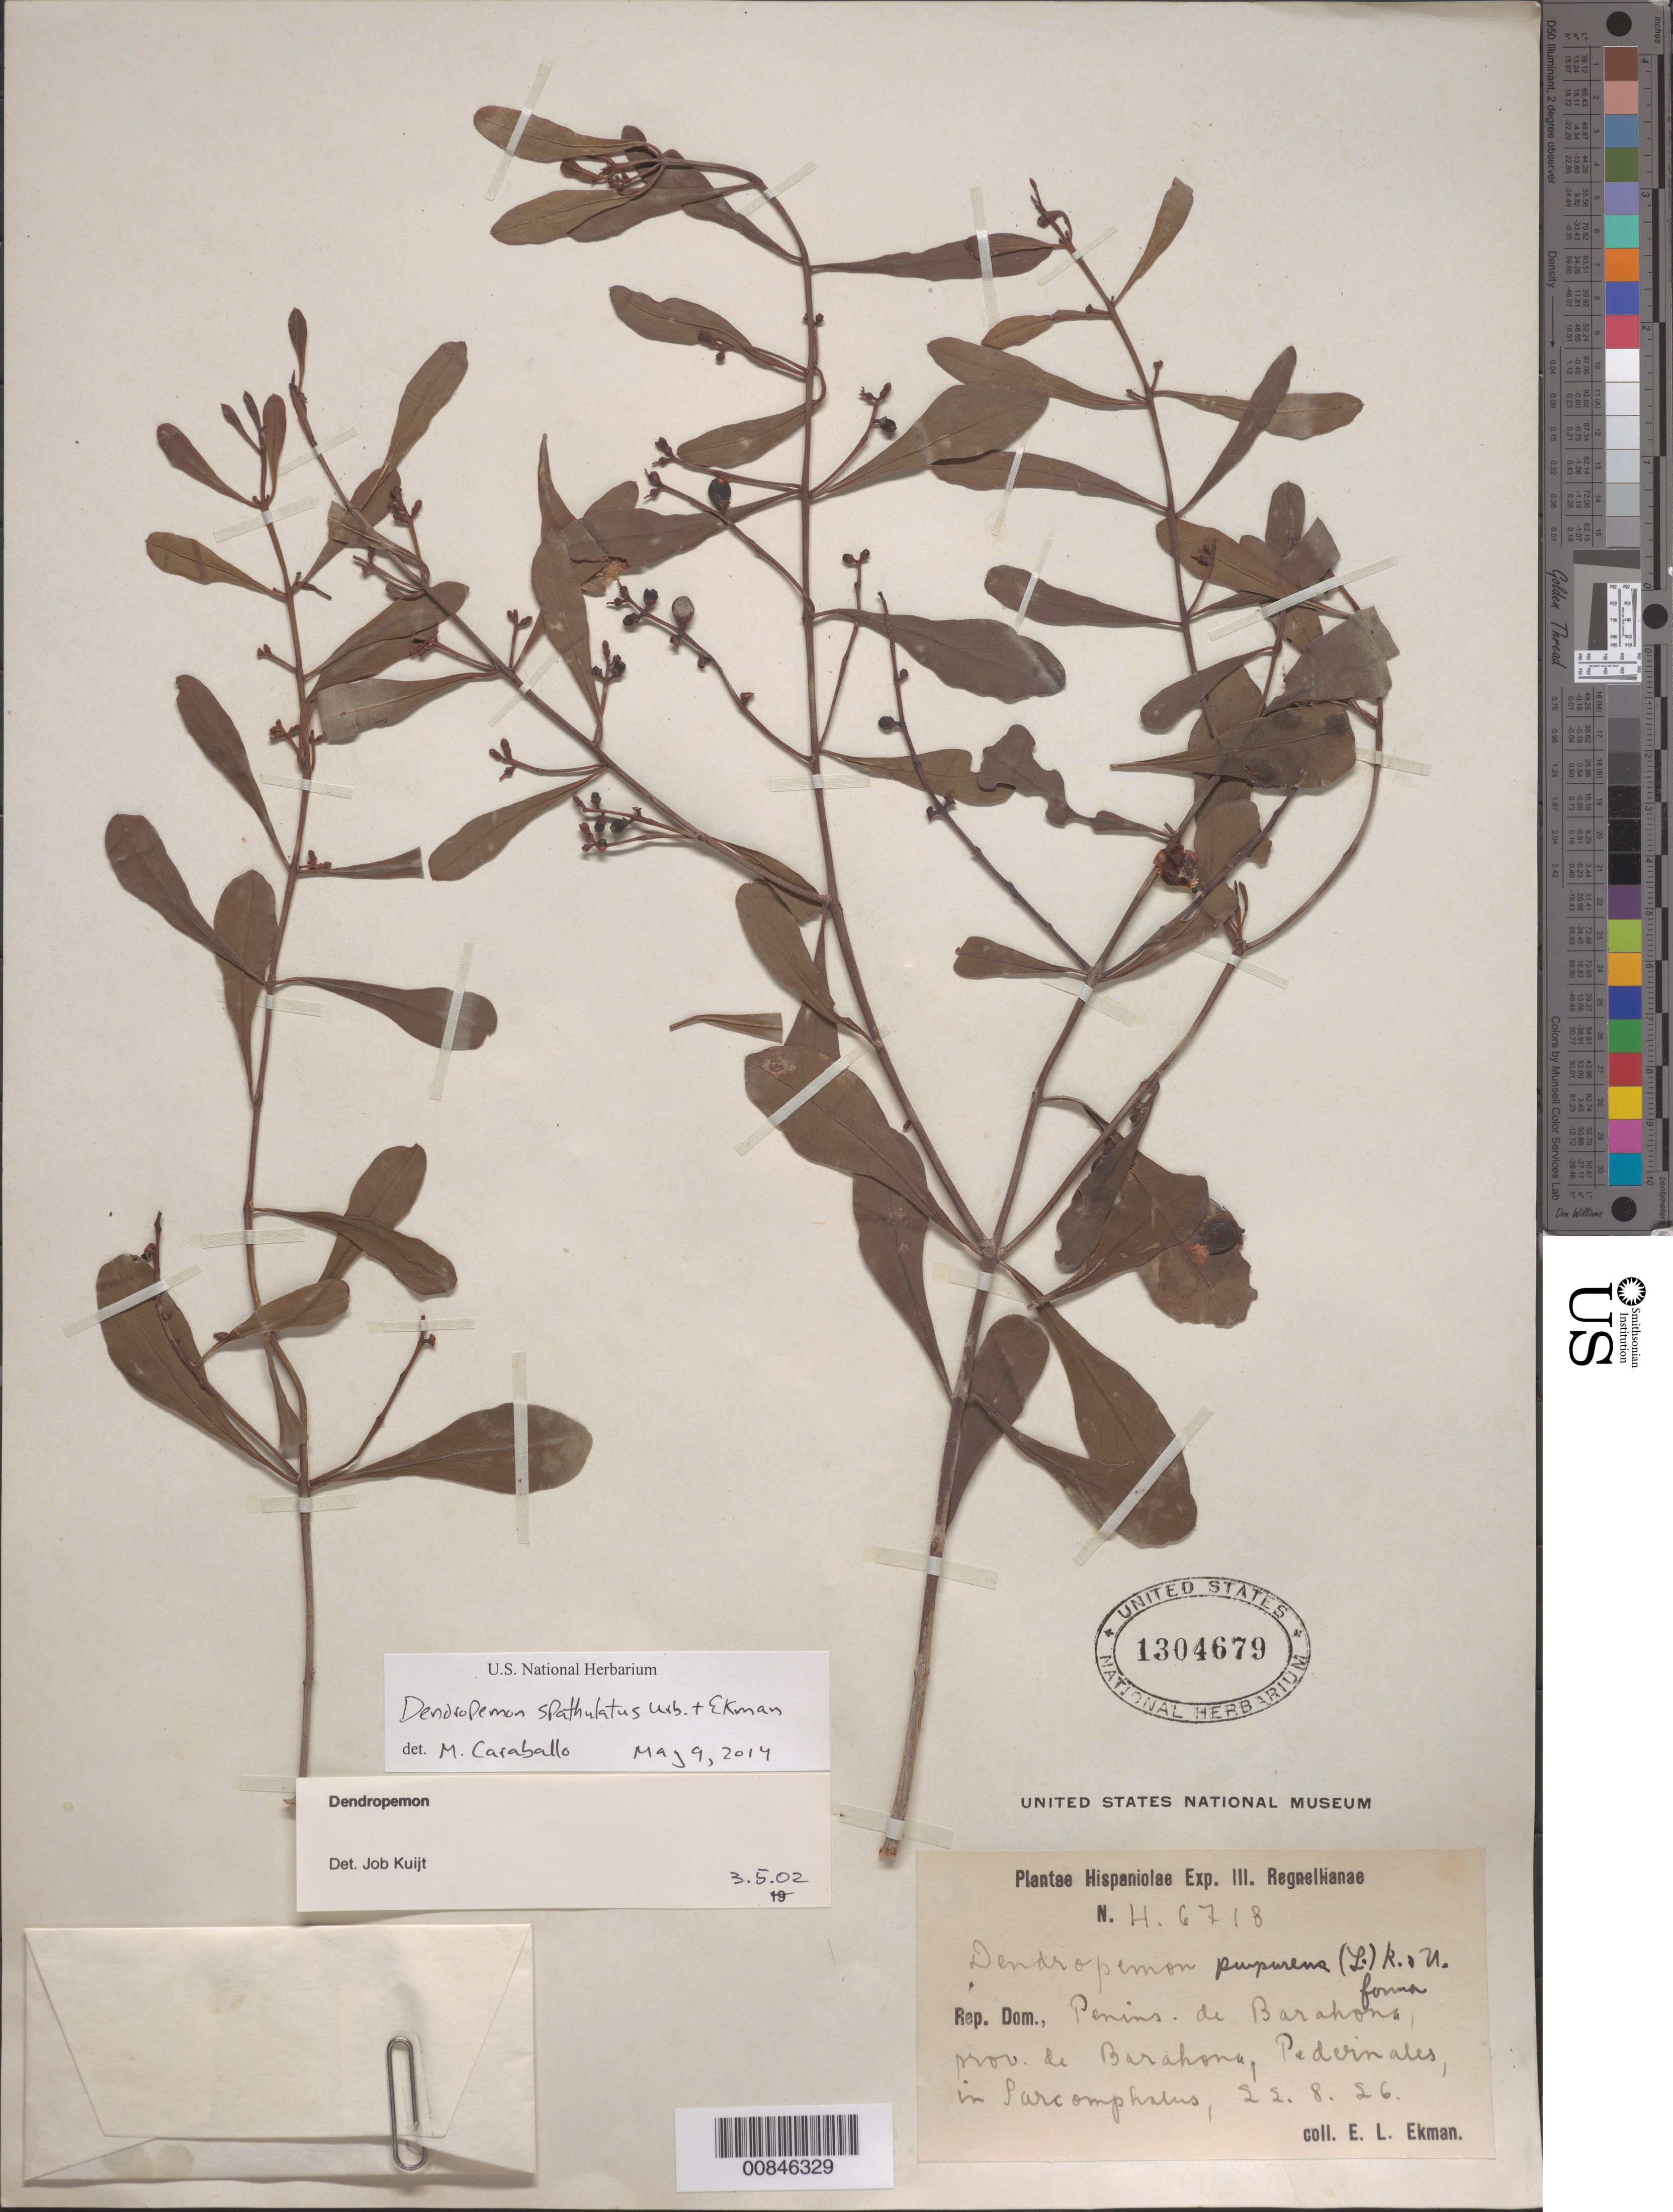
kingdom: Plantae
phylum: Tracheophyta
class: Magnoliopsida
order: Santalales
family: Loranthaceae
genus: Dendropemon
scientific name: Dendropemon spathulatus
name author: Urb. & Ekman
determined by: Caraballo-Ortiz, Marcos A., (MISS), University of Mississippi (UNITED STATES)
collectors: E. L. Ekman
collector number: H 6718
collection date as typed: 22 Aug 1926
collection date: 1926-08-22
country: Dominican Republic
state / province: Barahona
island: Hispaniola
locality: Península de Barahona, Pedernales.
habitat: In Sarcomphalus.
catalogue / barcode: US 1304679